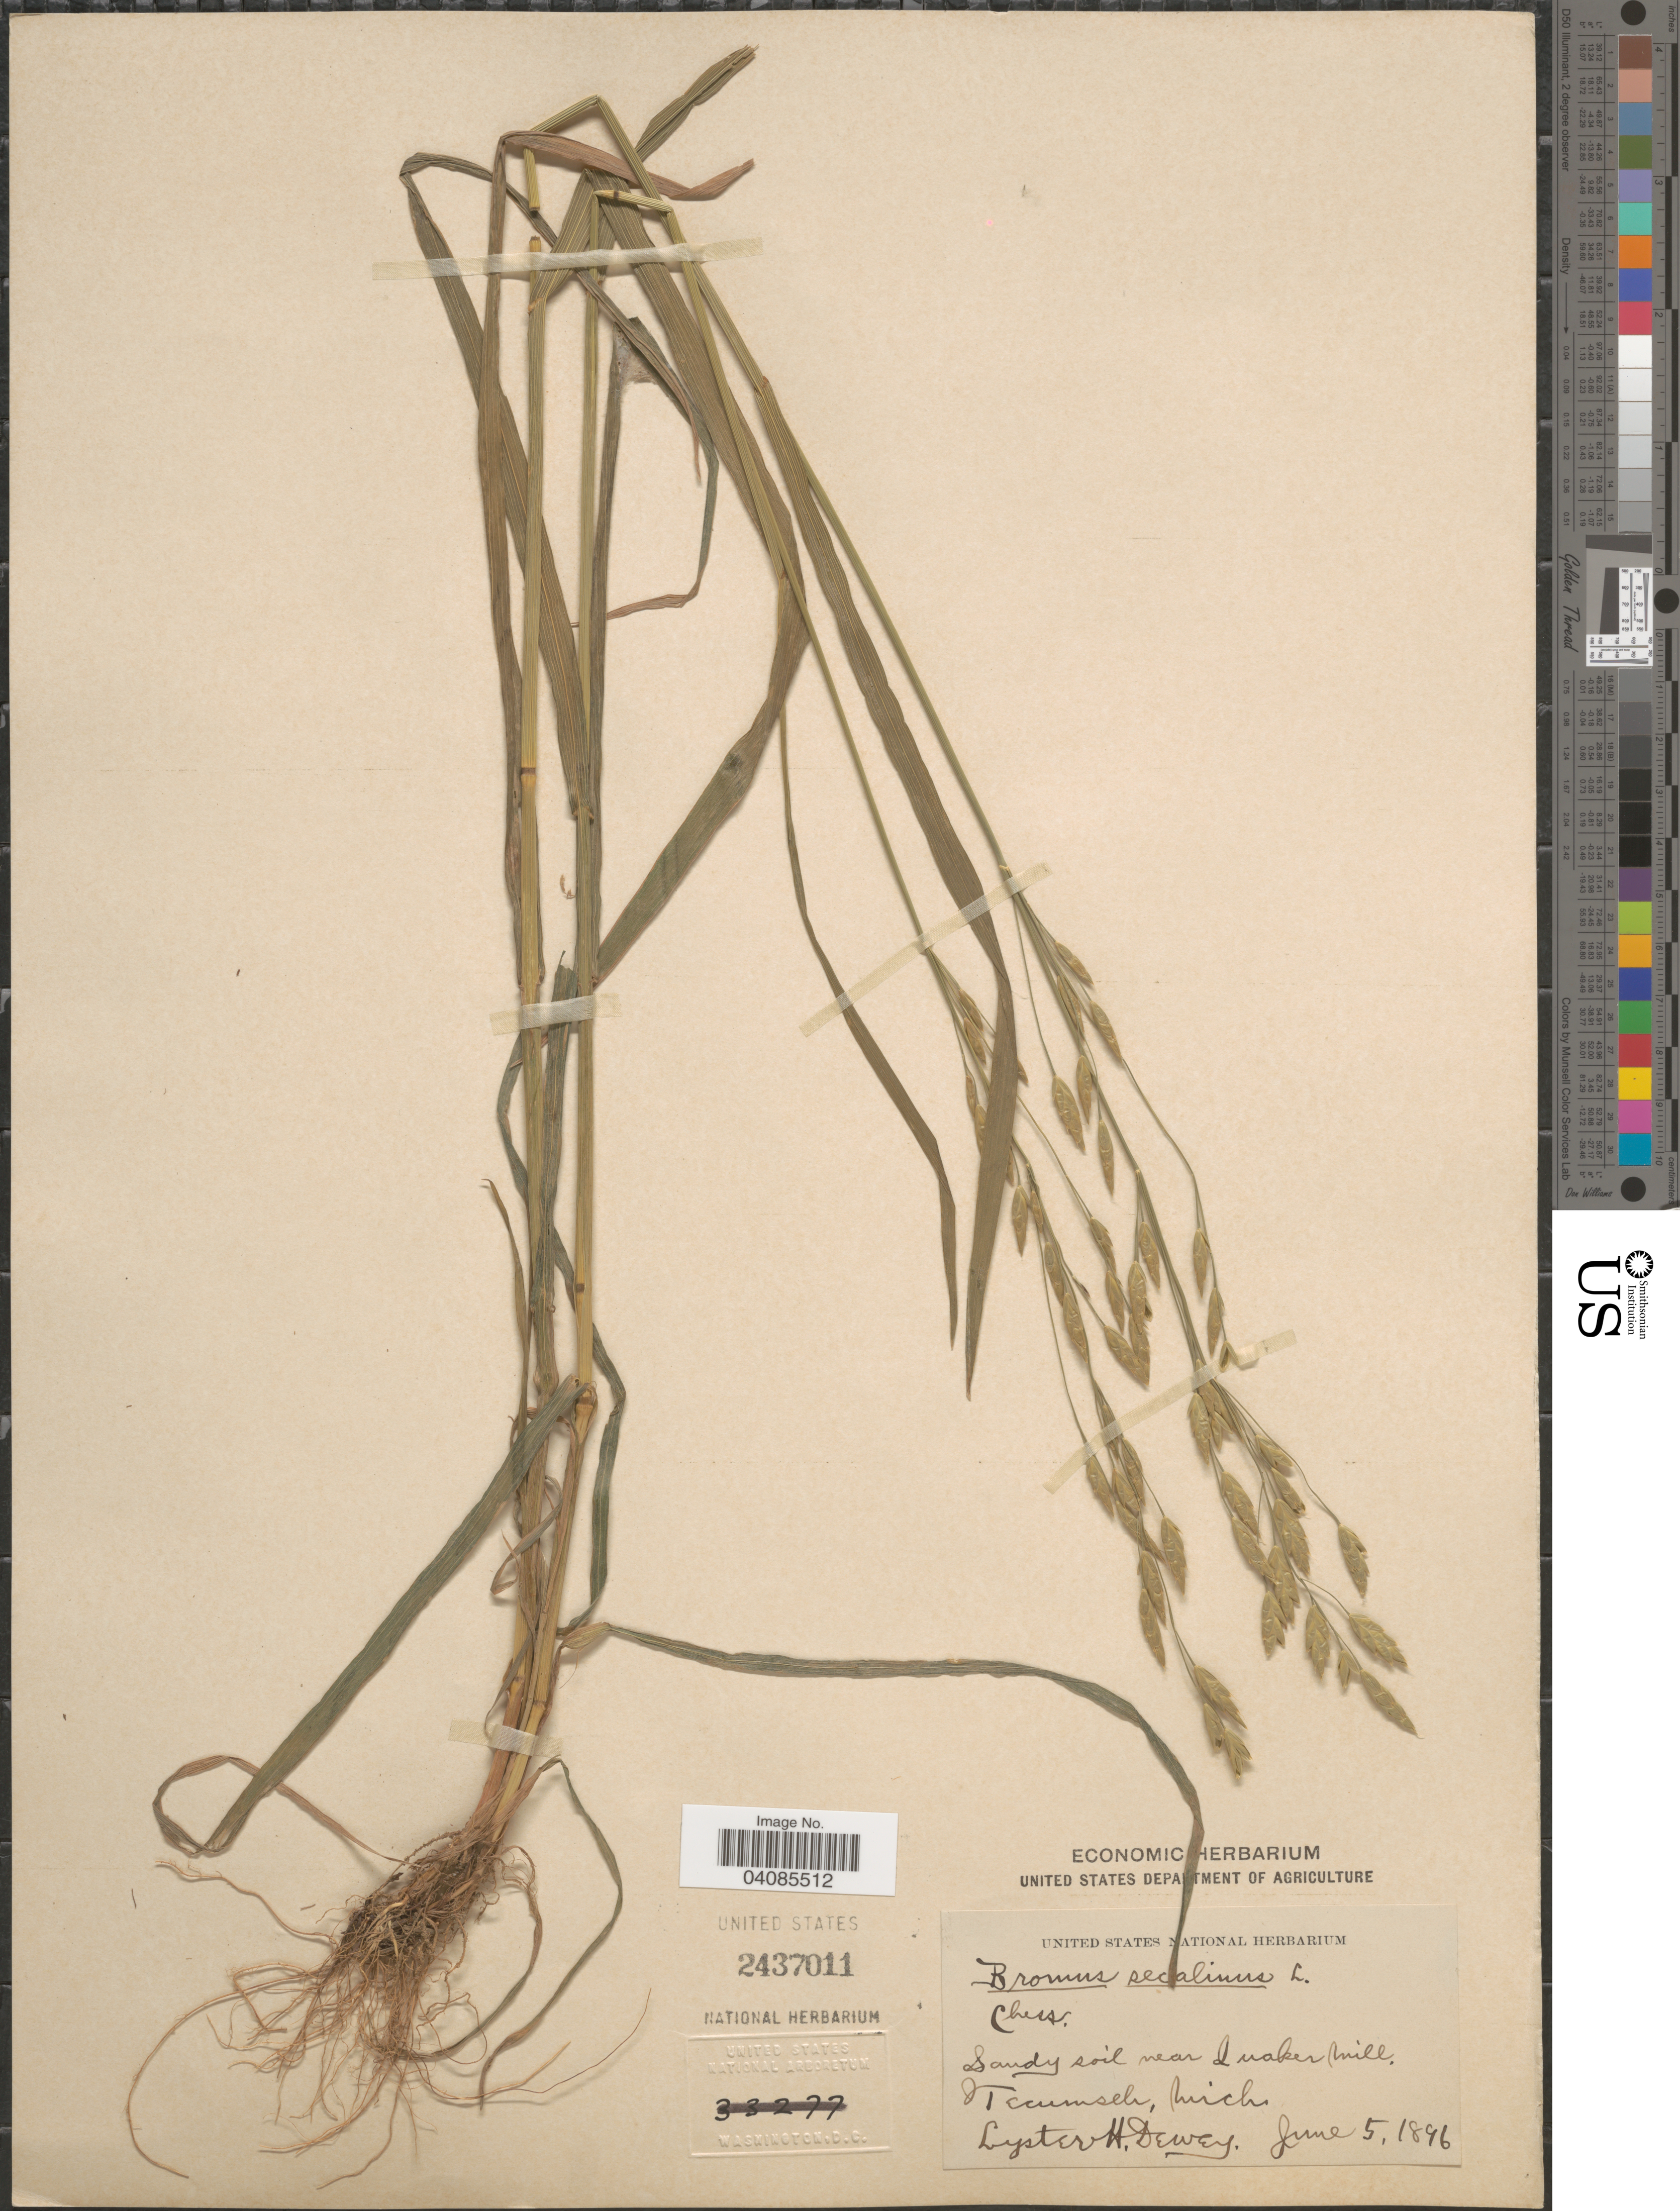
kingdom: Plantae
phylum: Tracheophyta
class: Liliopsida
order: Poales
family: Poaceae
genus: Bromus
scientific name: Bromus secalinus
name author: L.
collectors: L. H. Dewey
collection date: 1896-06-05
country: United States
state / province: Michigan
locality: Near Quaker Mill. Tecumseh.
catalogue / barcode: US 2437011